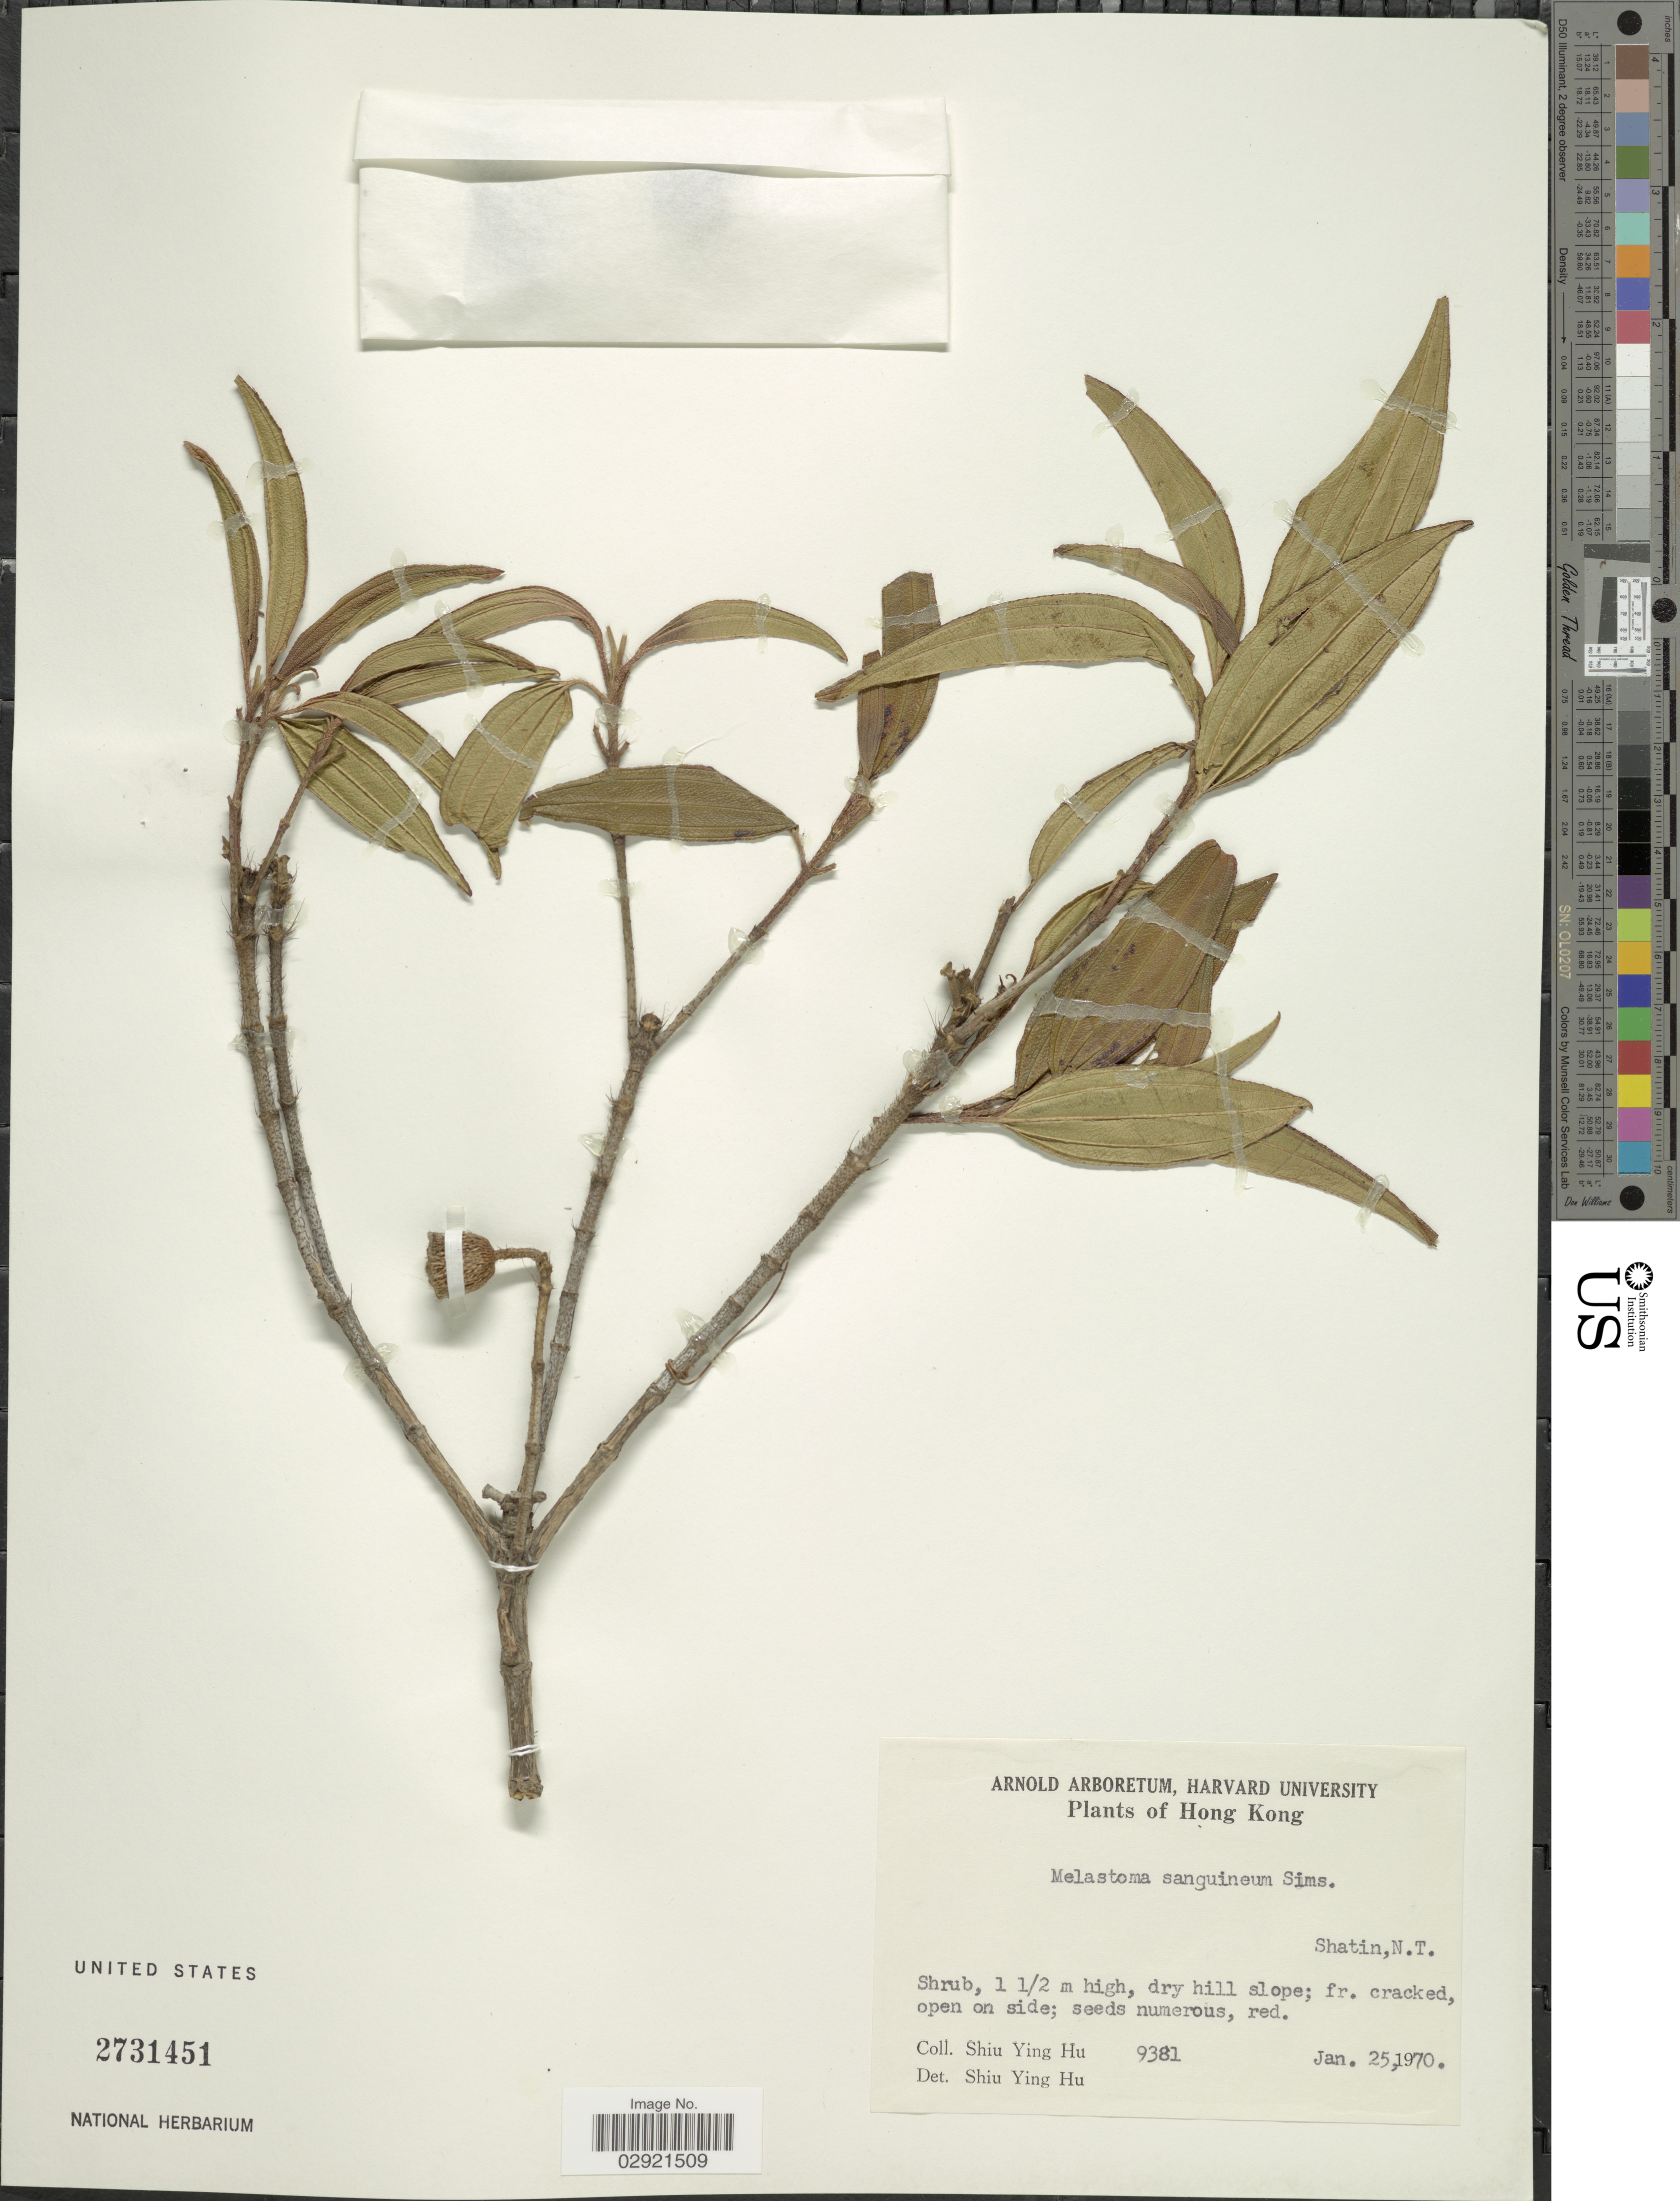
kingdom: Plantae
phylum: Tracheophyta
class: Magnoliopsida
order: Myrtales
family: Melastomataceae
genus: Melastoma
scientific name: Melastoma sanguineum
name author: Sims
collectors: S. Y. Hu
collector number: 9381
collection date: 1970-01-25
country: China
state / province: Hong Kong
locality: Shatin, N.T.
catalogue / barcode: US 2731451